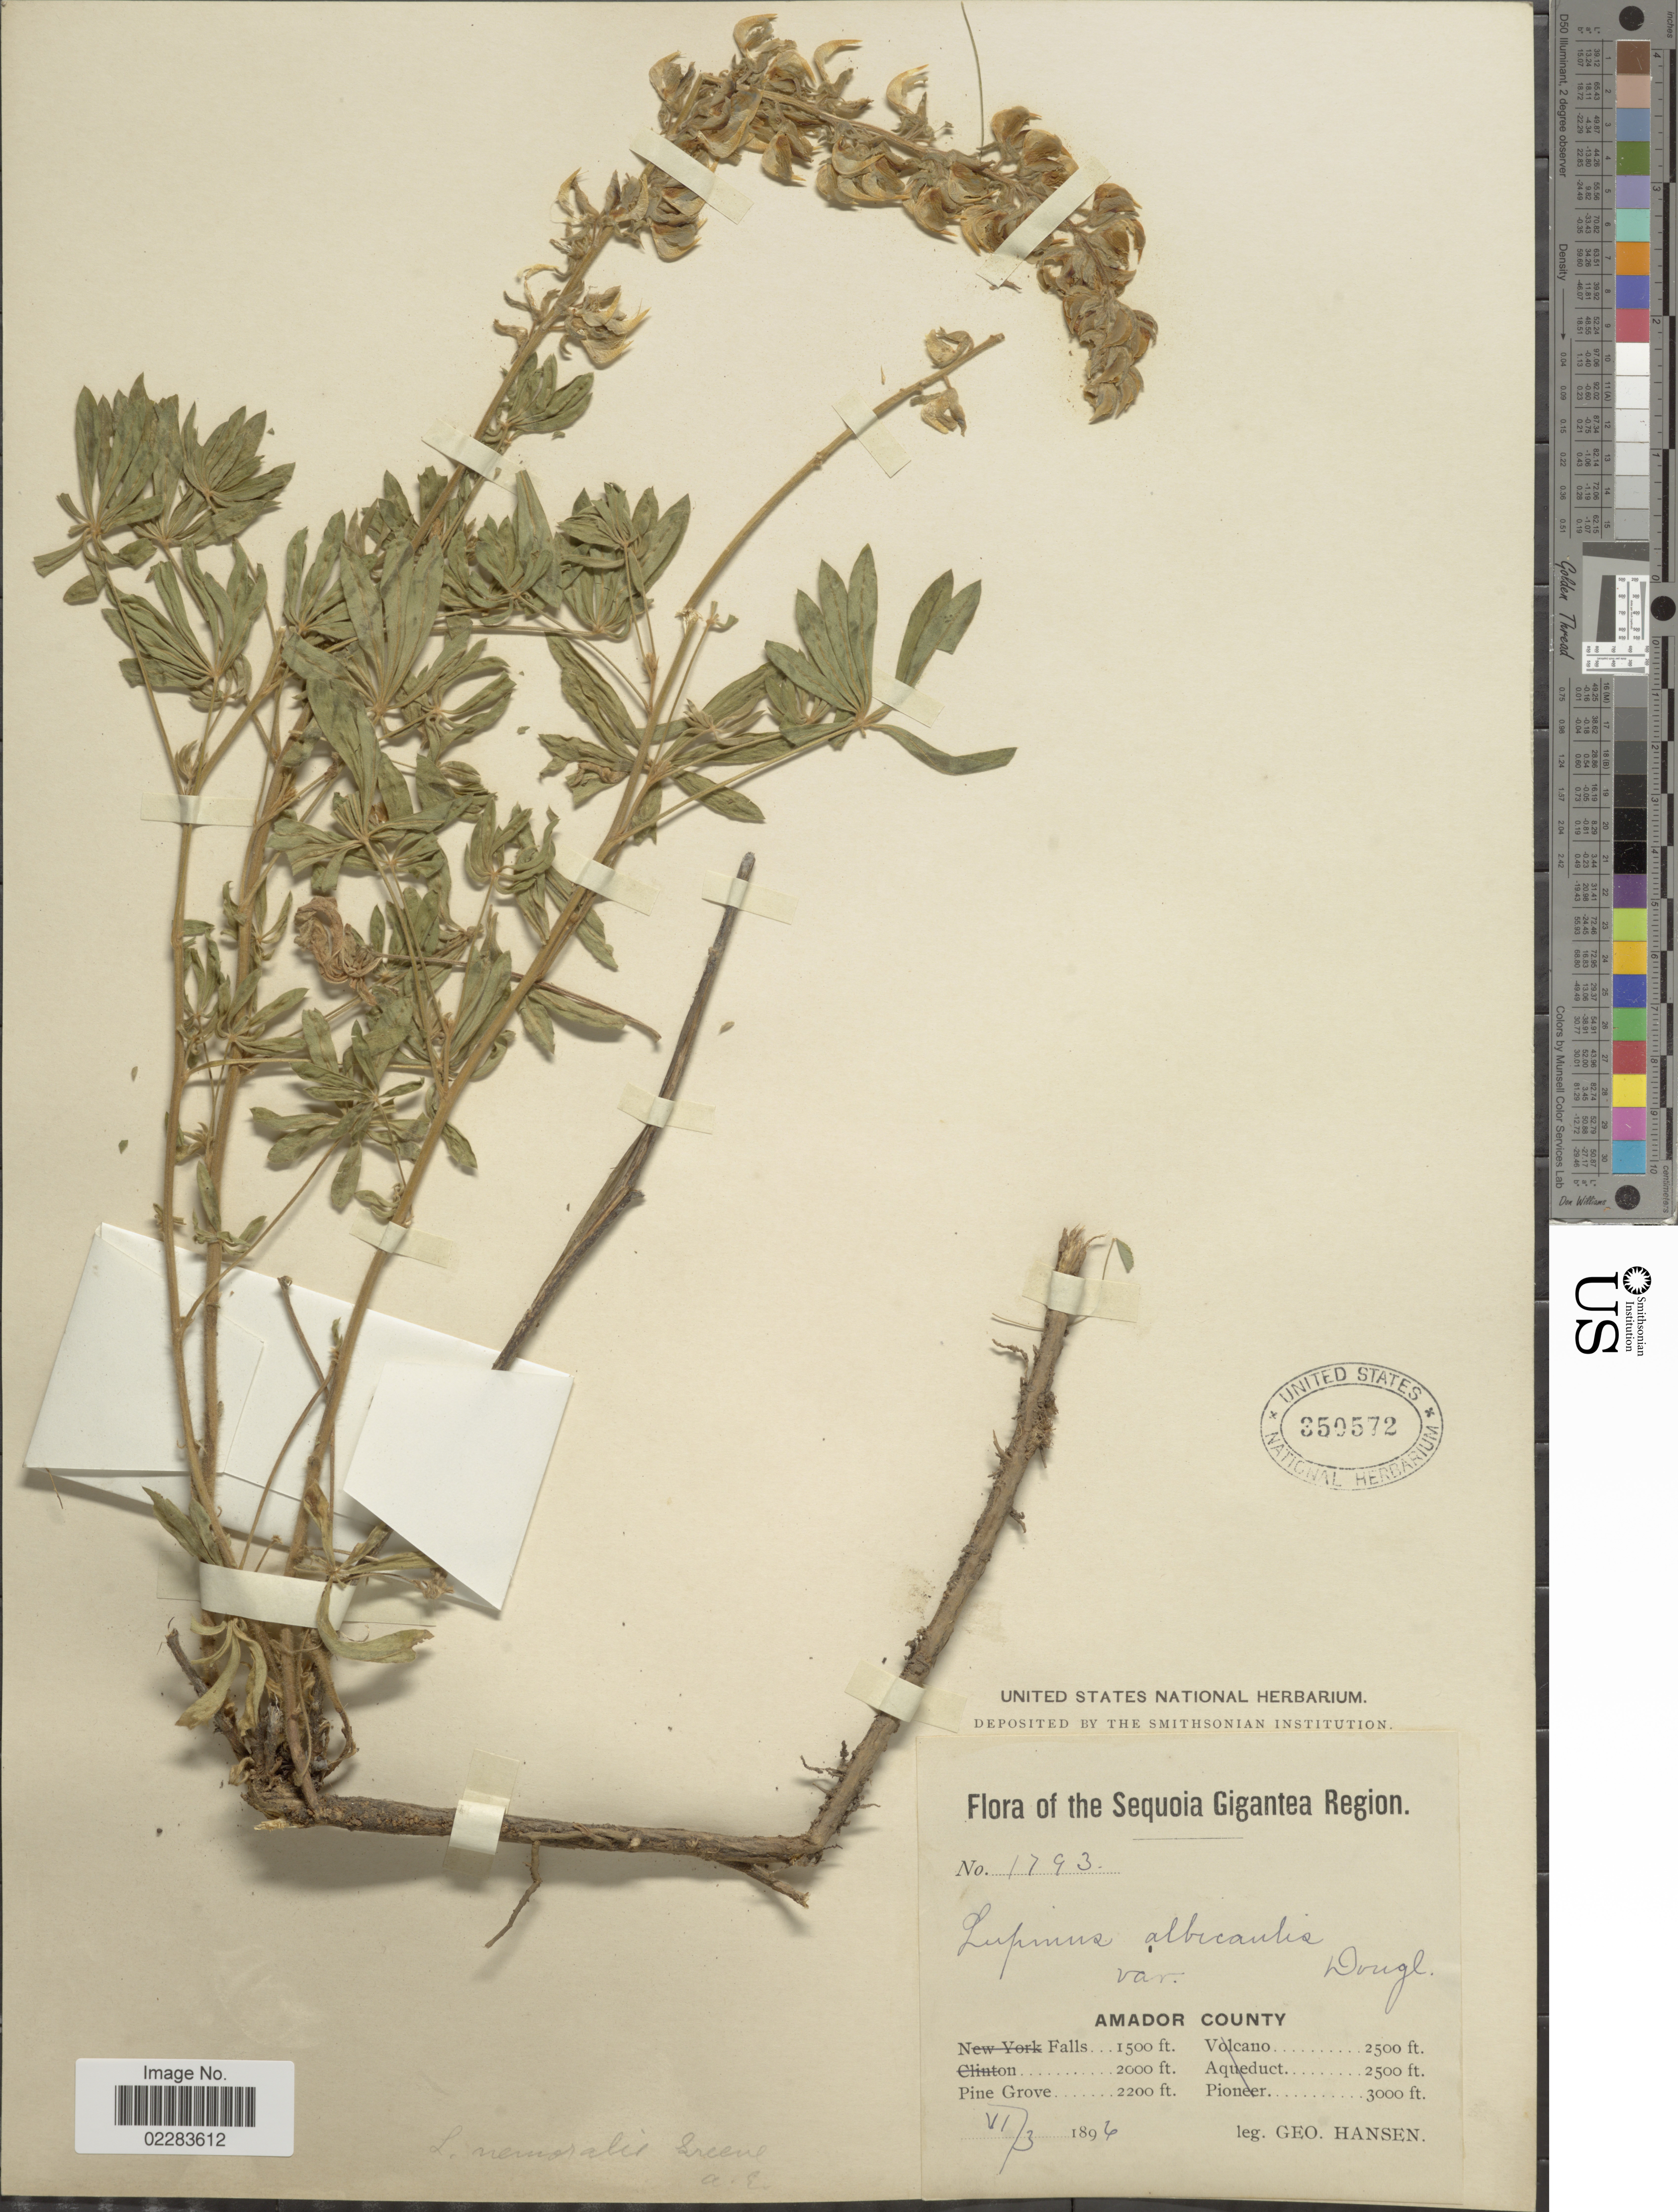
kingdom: Plantae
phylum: Tracheophyta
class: Magnoliopsida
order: Fabales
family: Fabaceae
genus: Lupinus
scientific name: Lupinus albicaulis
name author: Douglas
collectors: G. Hansen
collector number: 1793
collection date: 1896-06-03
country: United States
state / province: California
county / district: Amador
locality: Sequoia Gigantea Region. Amador County. Pine Grove.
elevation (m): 671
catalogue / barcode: US 350572